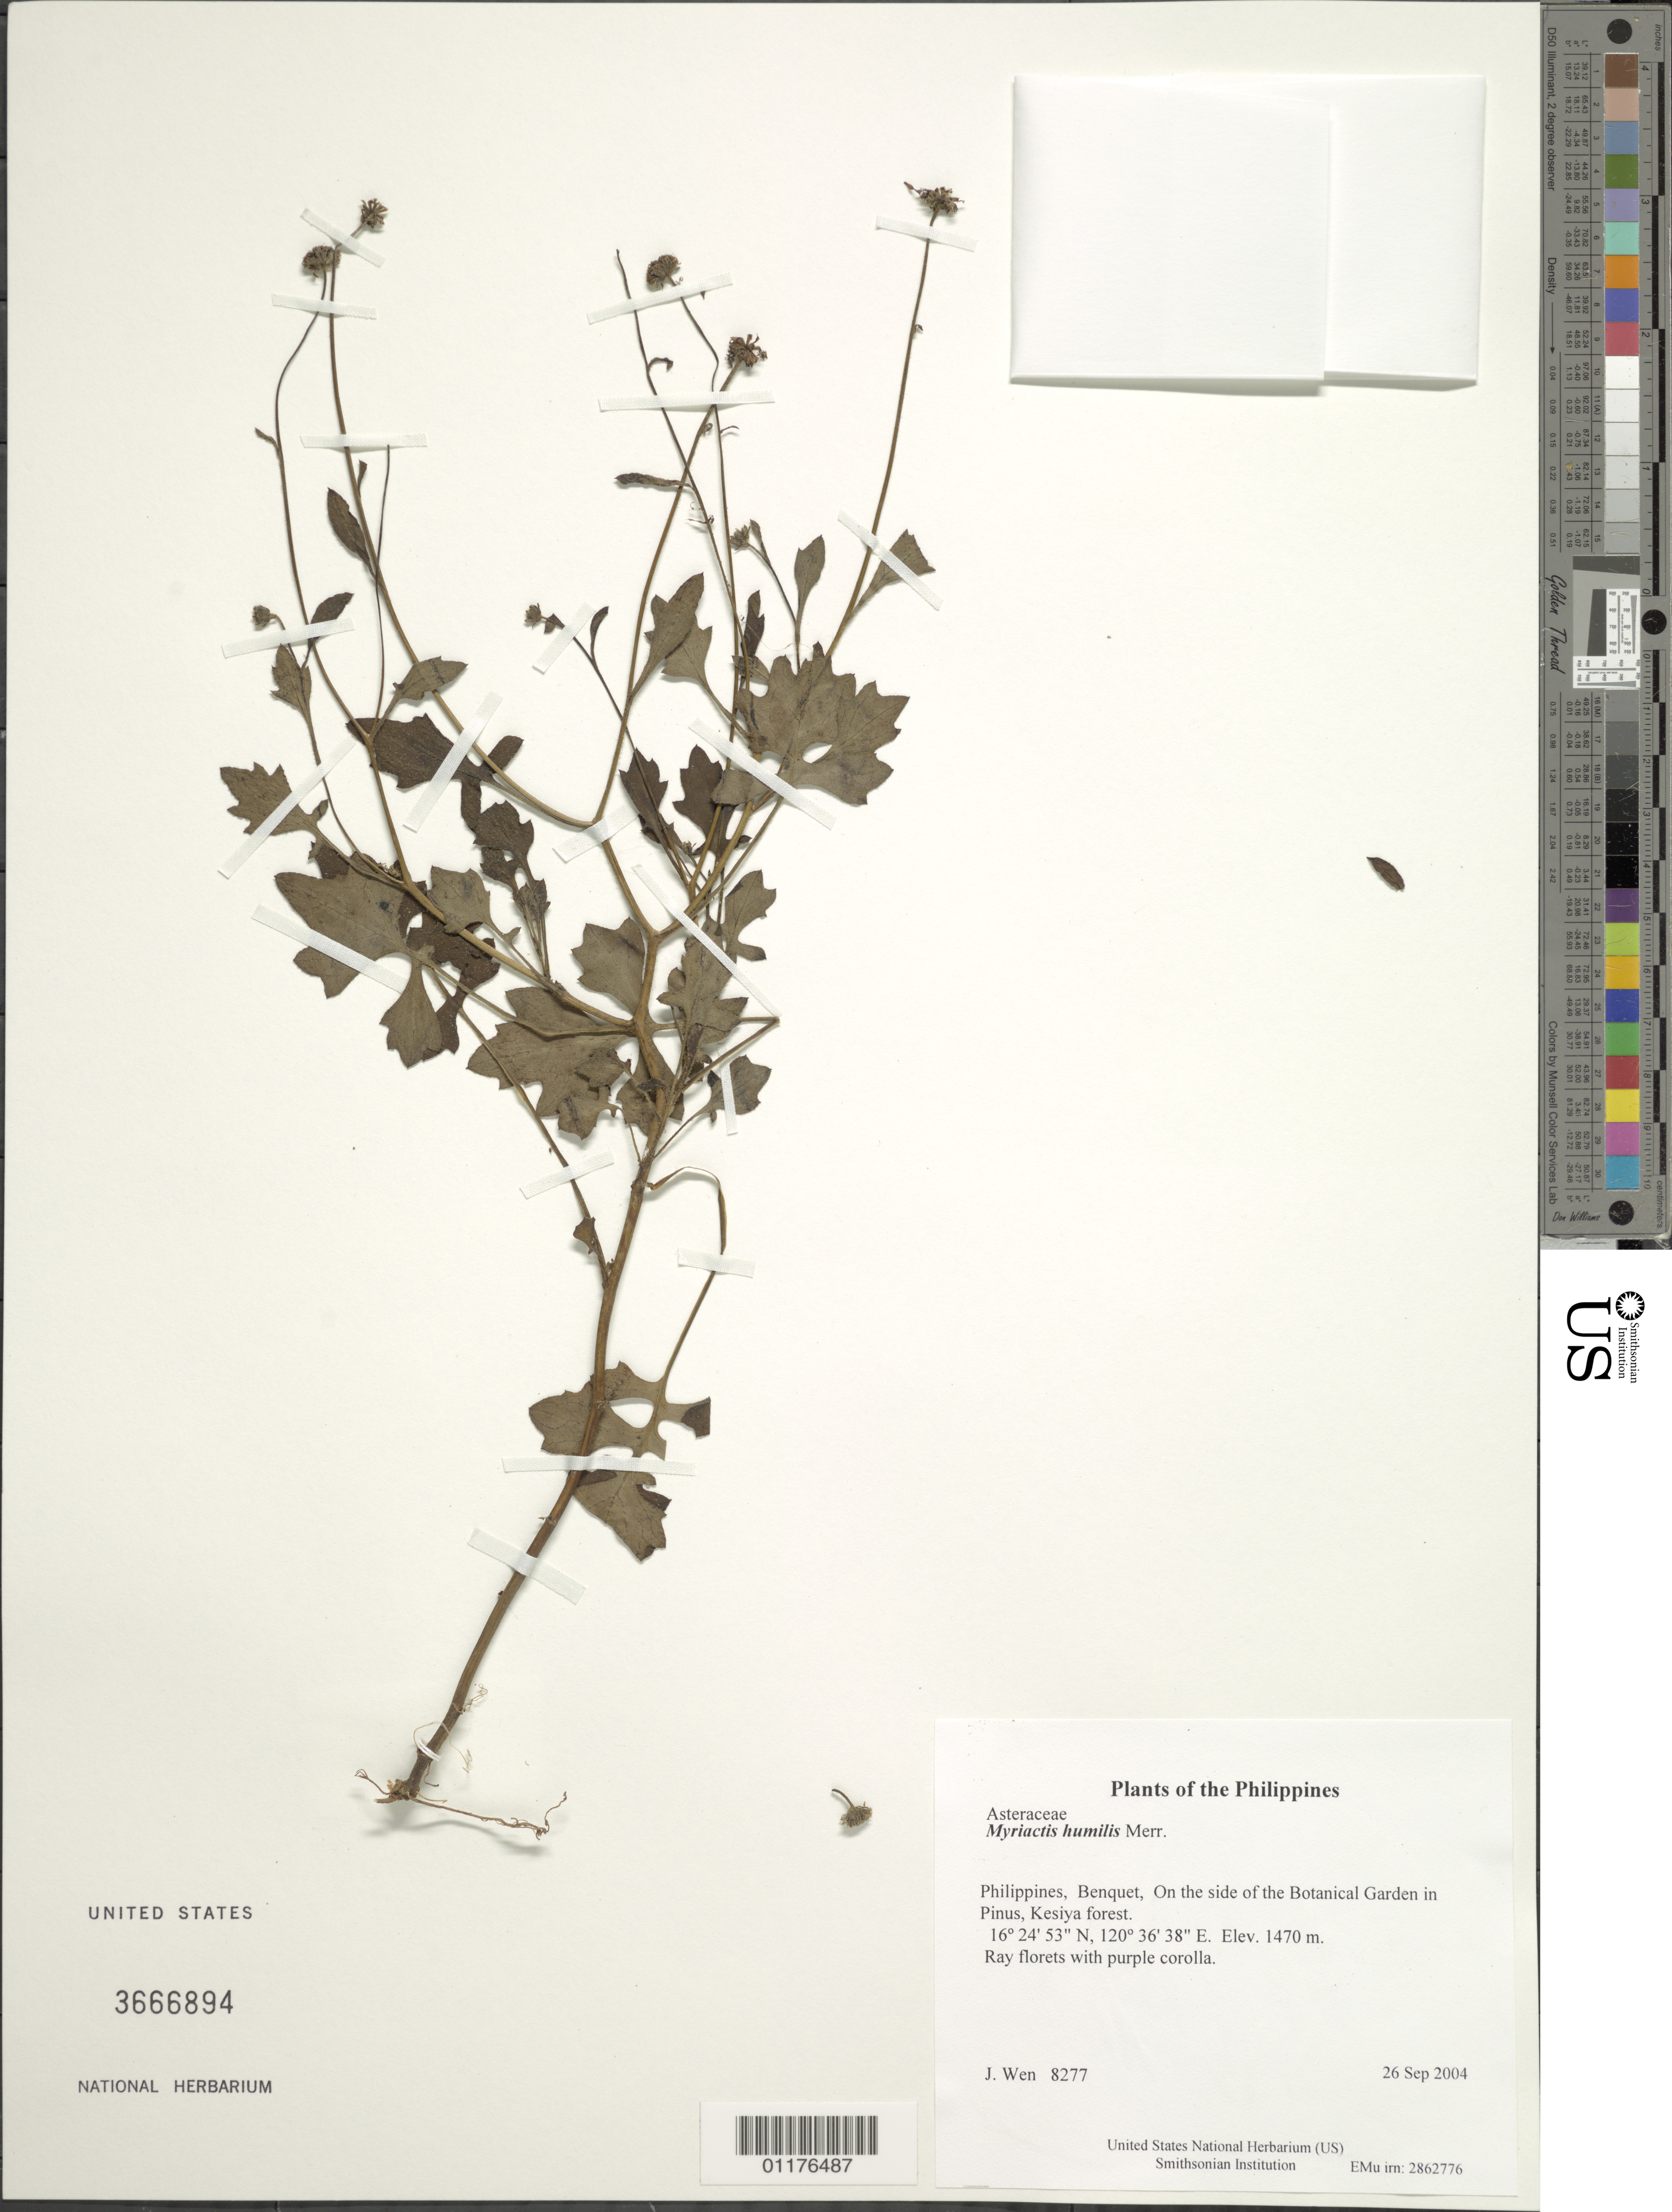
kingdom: Plantae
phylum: Tracheophyta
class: Magnoliopsida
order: Asterales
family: Asteraceae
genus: Myriactis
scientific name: Myriactis humilis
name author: Merr.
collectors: J. Wen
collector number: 8277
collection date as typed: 26 Sep 2004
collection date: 2004-09-26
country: Philippines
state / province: Cordillera (Administrative Region)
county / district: Benguet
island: Luzon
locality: On the side of the Botanical Garden in Pinus, Kesiya forest.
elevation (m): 1470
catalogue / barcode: US 3666894